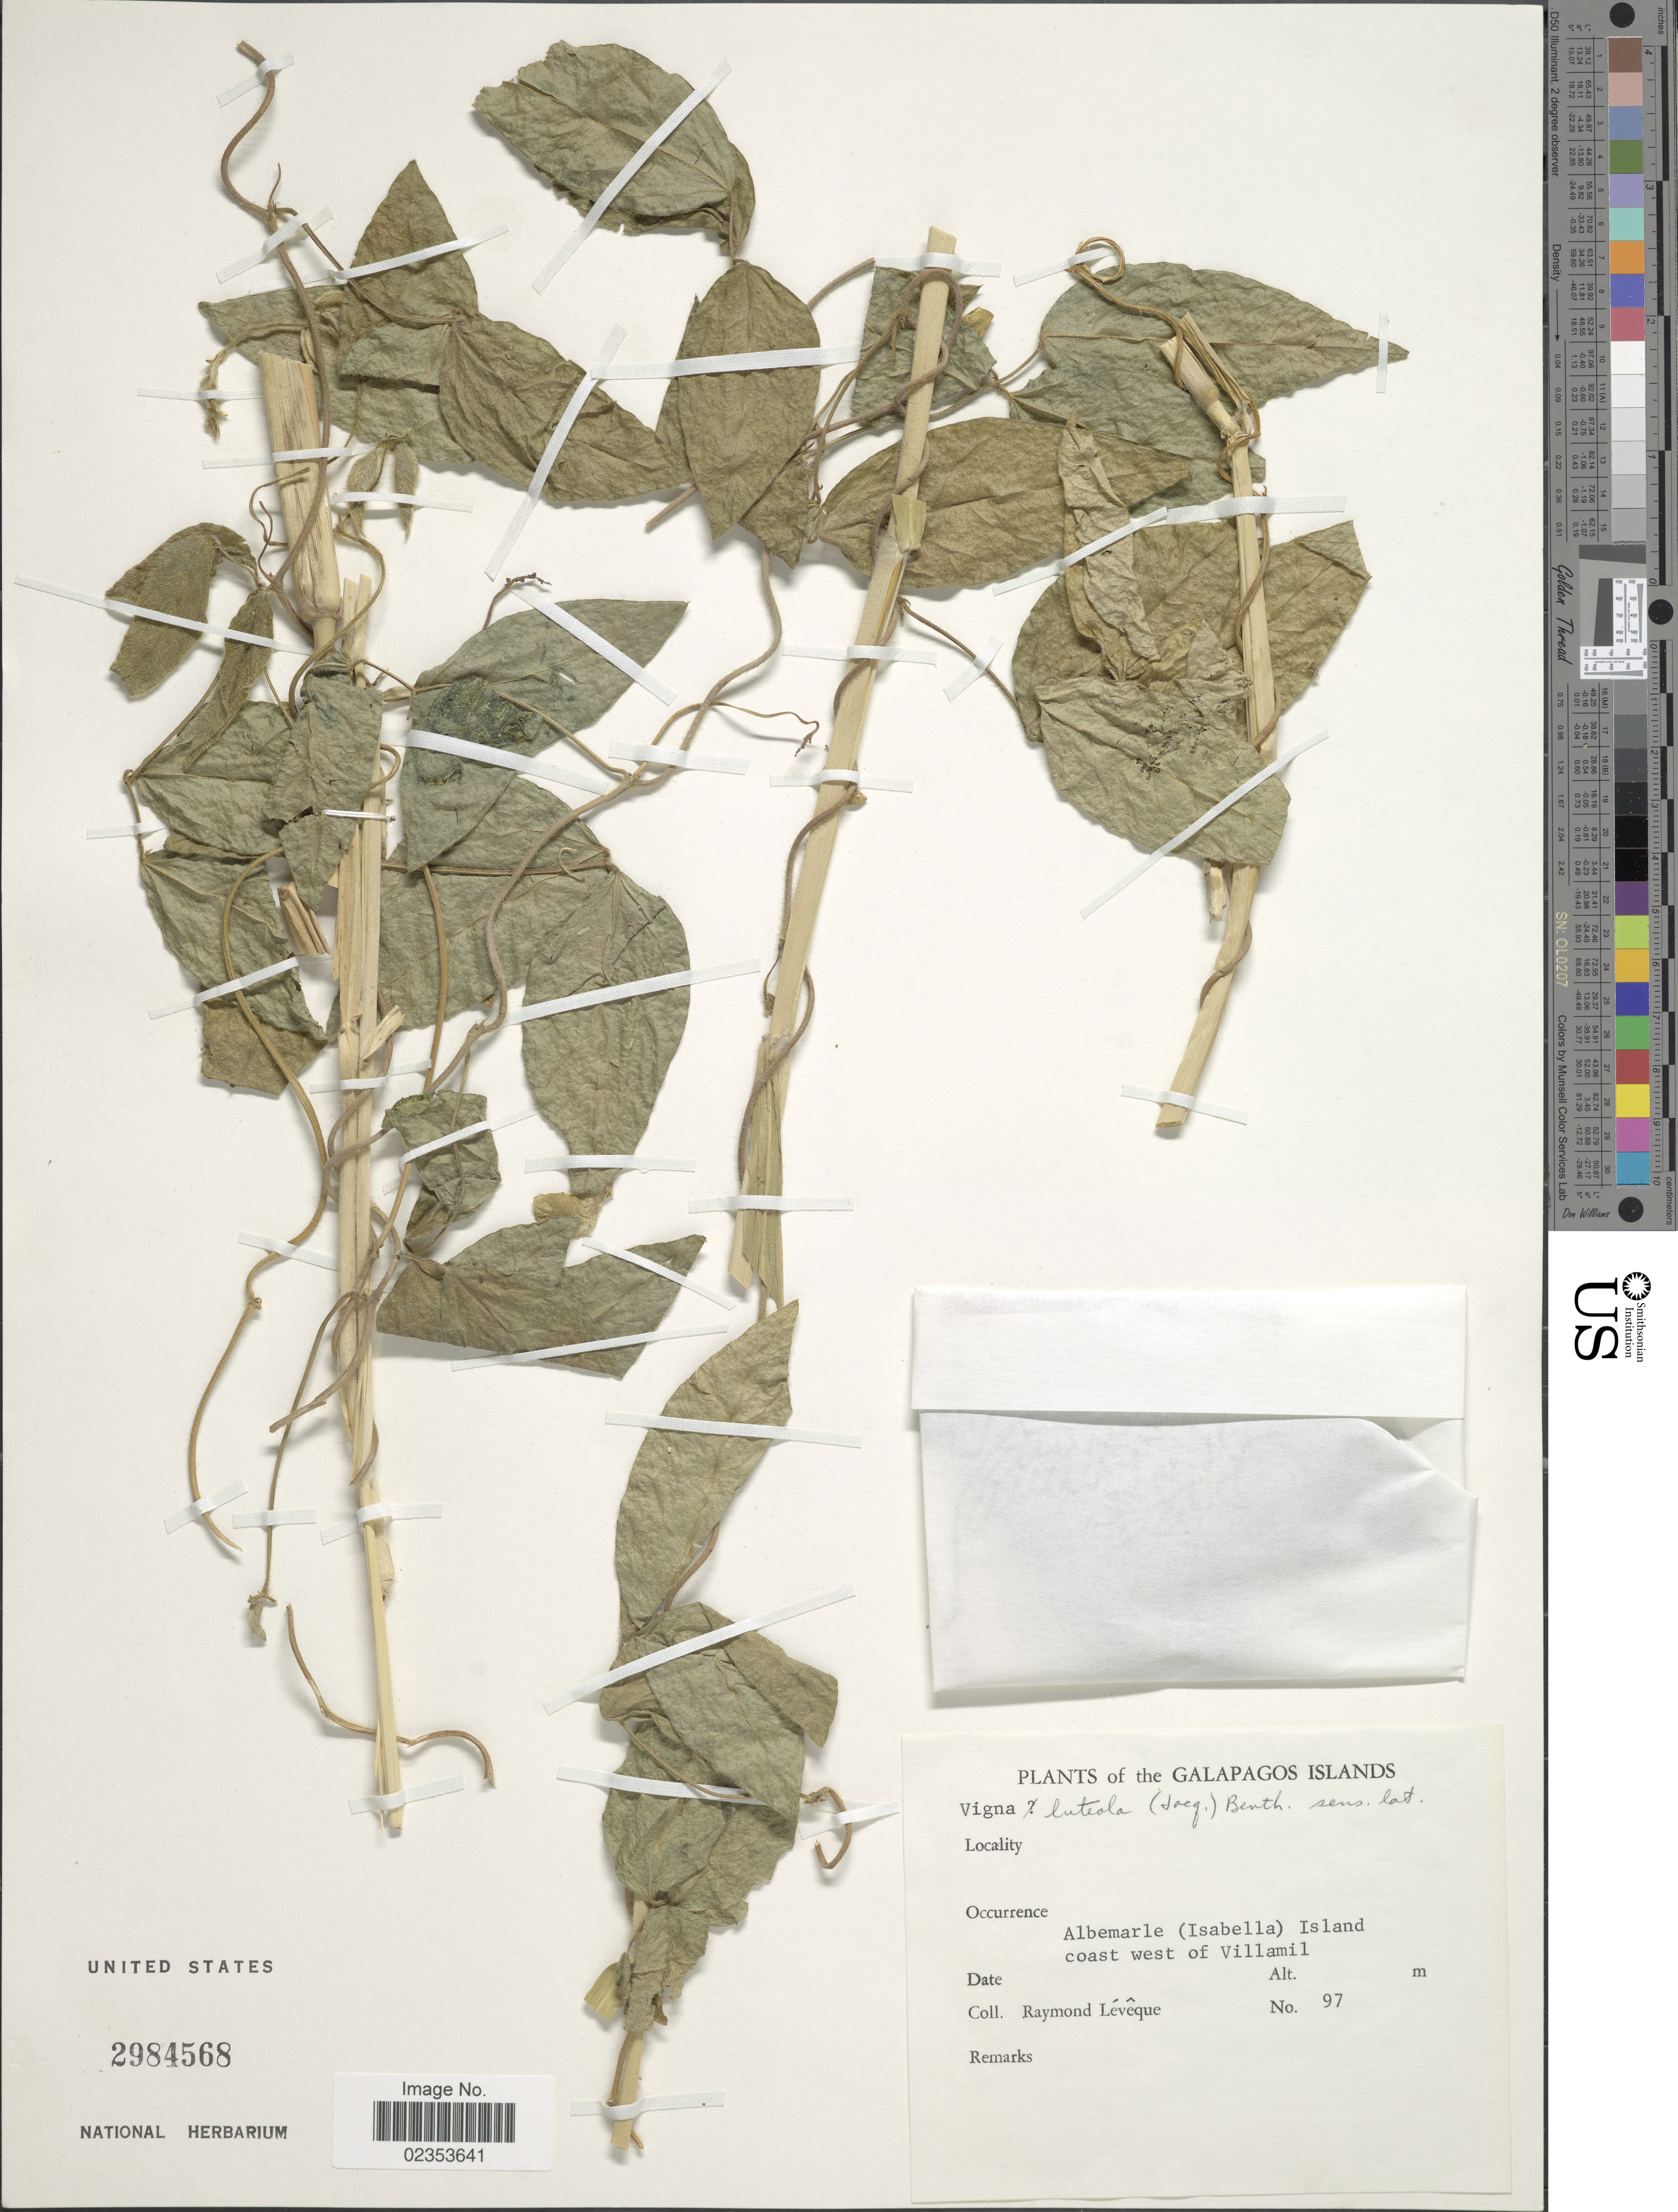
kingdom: Plantae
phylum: Tracheophyta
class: Magnoliopsida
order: Fabales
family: Fabaceae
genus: Vigna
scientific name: Vigna luteola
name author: (Jacq.) Benth.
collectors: R. Lévêque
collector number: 97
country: Ecuador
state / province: Colón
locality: Galapagos Islands. Albemarle (Isabella) Island coast west of Villamil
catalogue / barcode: US 2984568